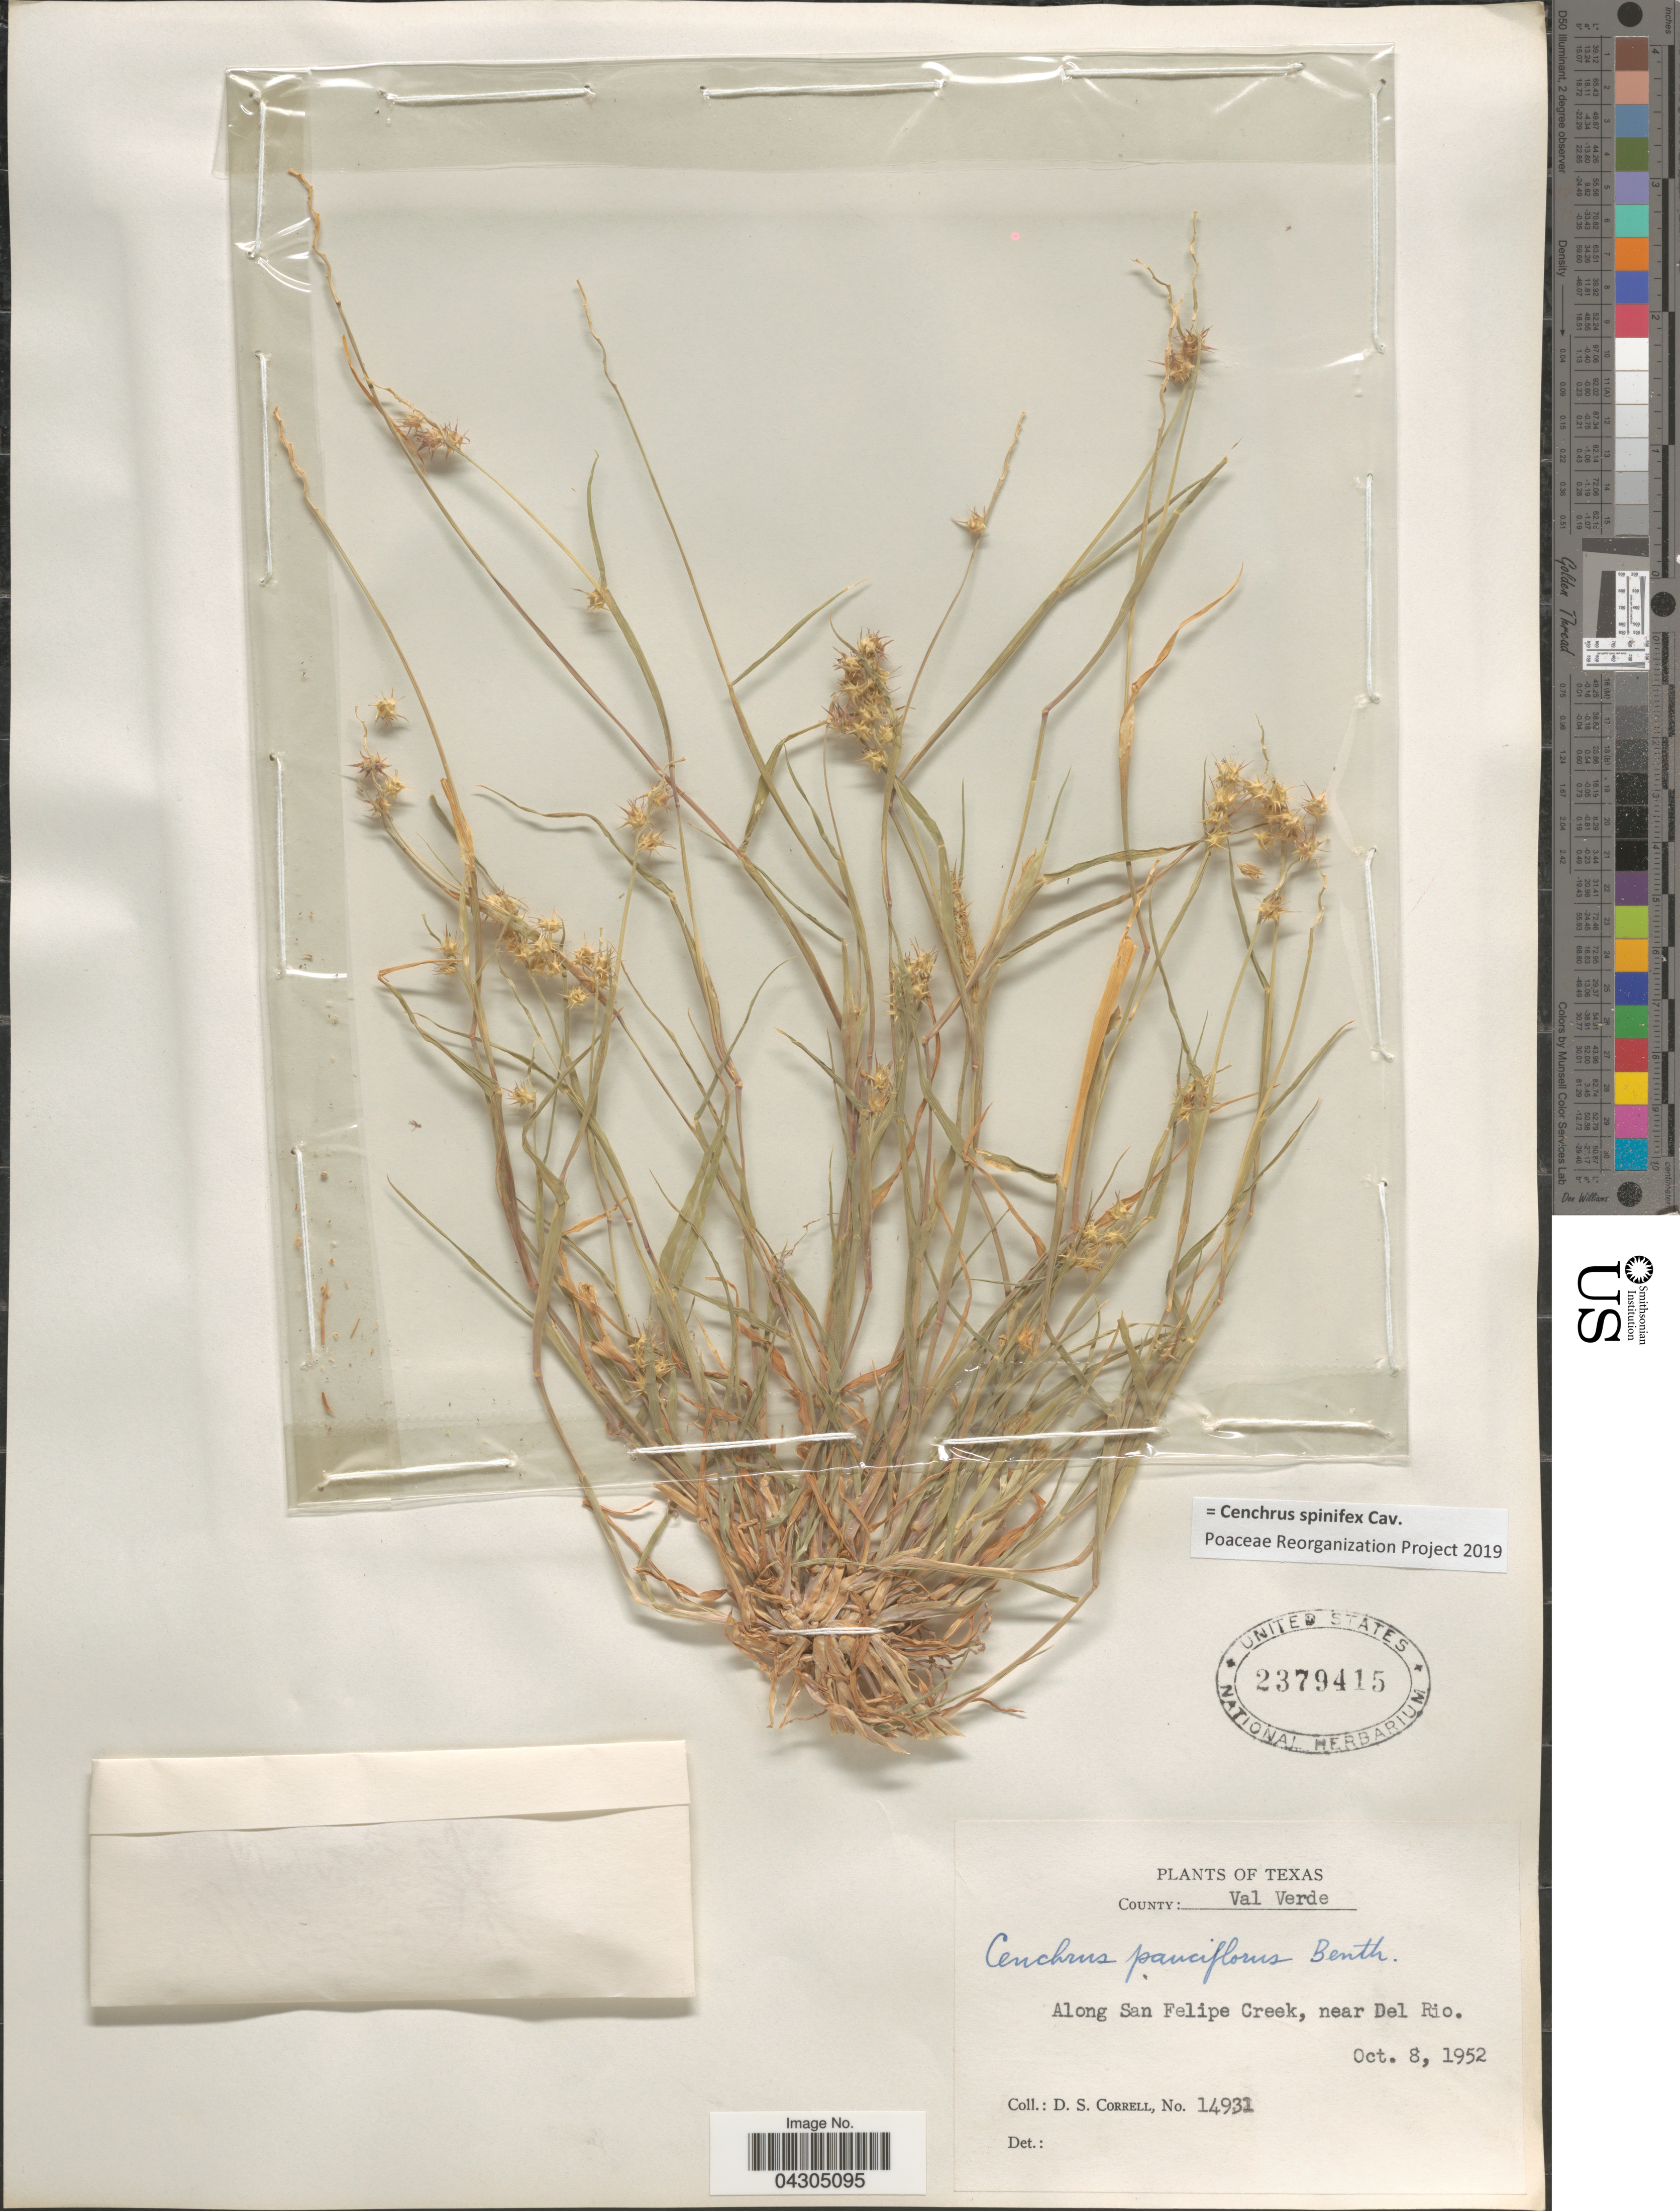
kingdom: Plantae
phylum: Tracheophyta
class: Liliopsida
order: Poales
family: Poaceae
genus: Cenchrus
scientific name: Cenchrus spinifex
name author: Cav.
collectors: D. S. Correll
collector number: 14931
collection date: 1952-10-08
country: United States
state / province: Texas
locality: County: Val Verde. Along San Felipe Creek, near Del Rio.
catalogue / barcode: US 2379415